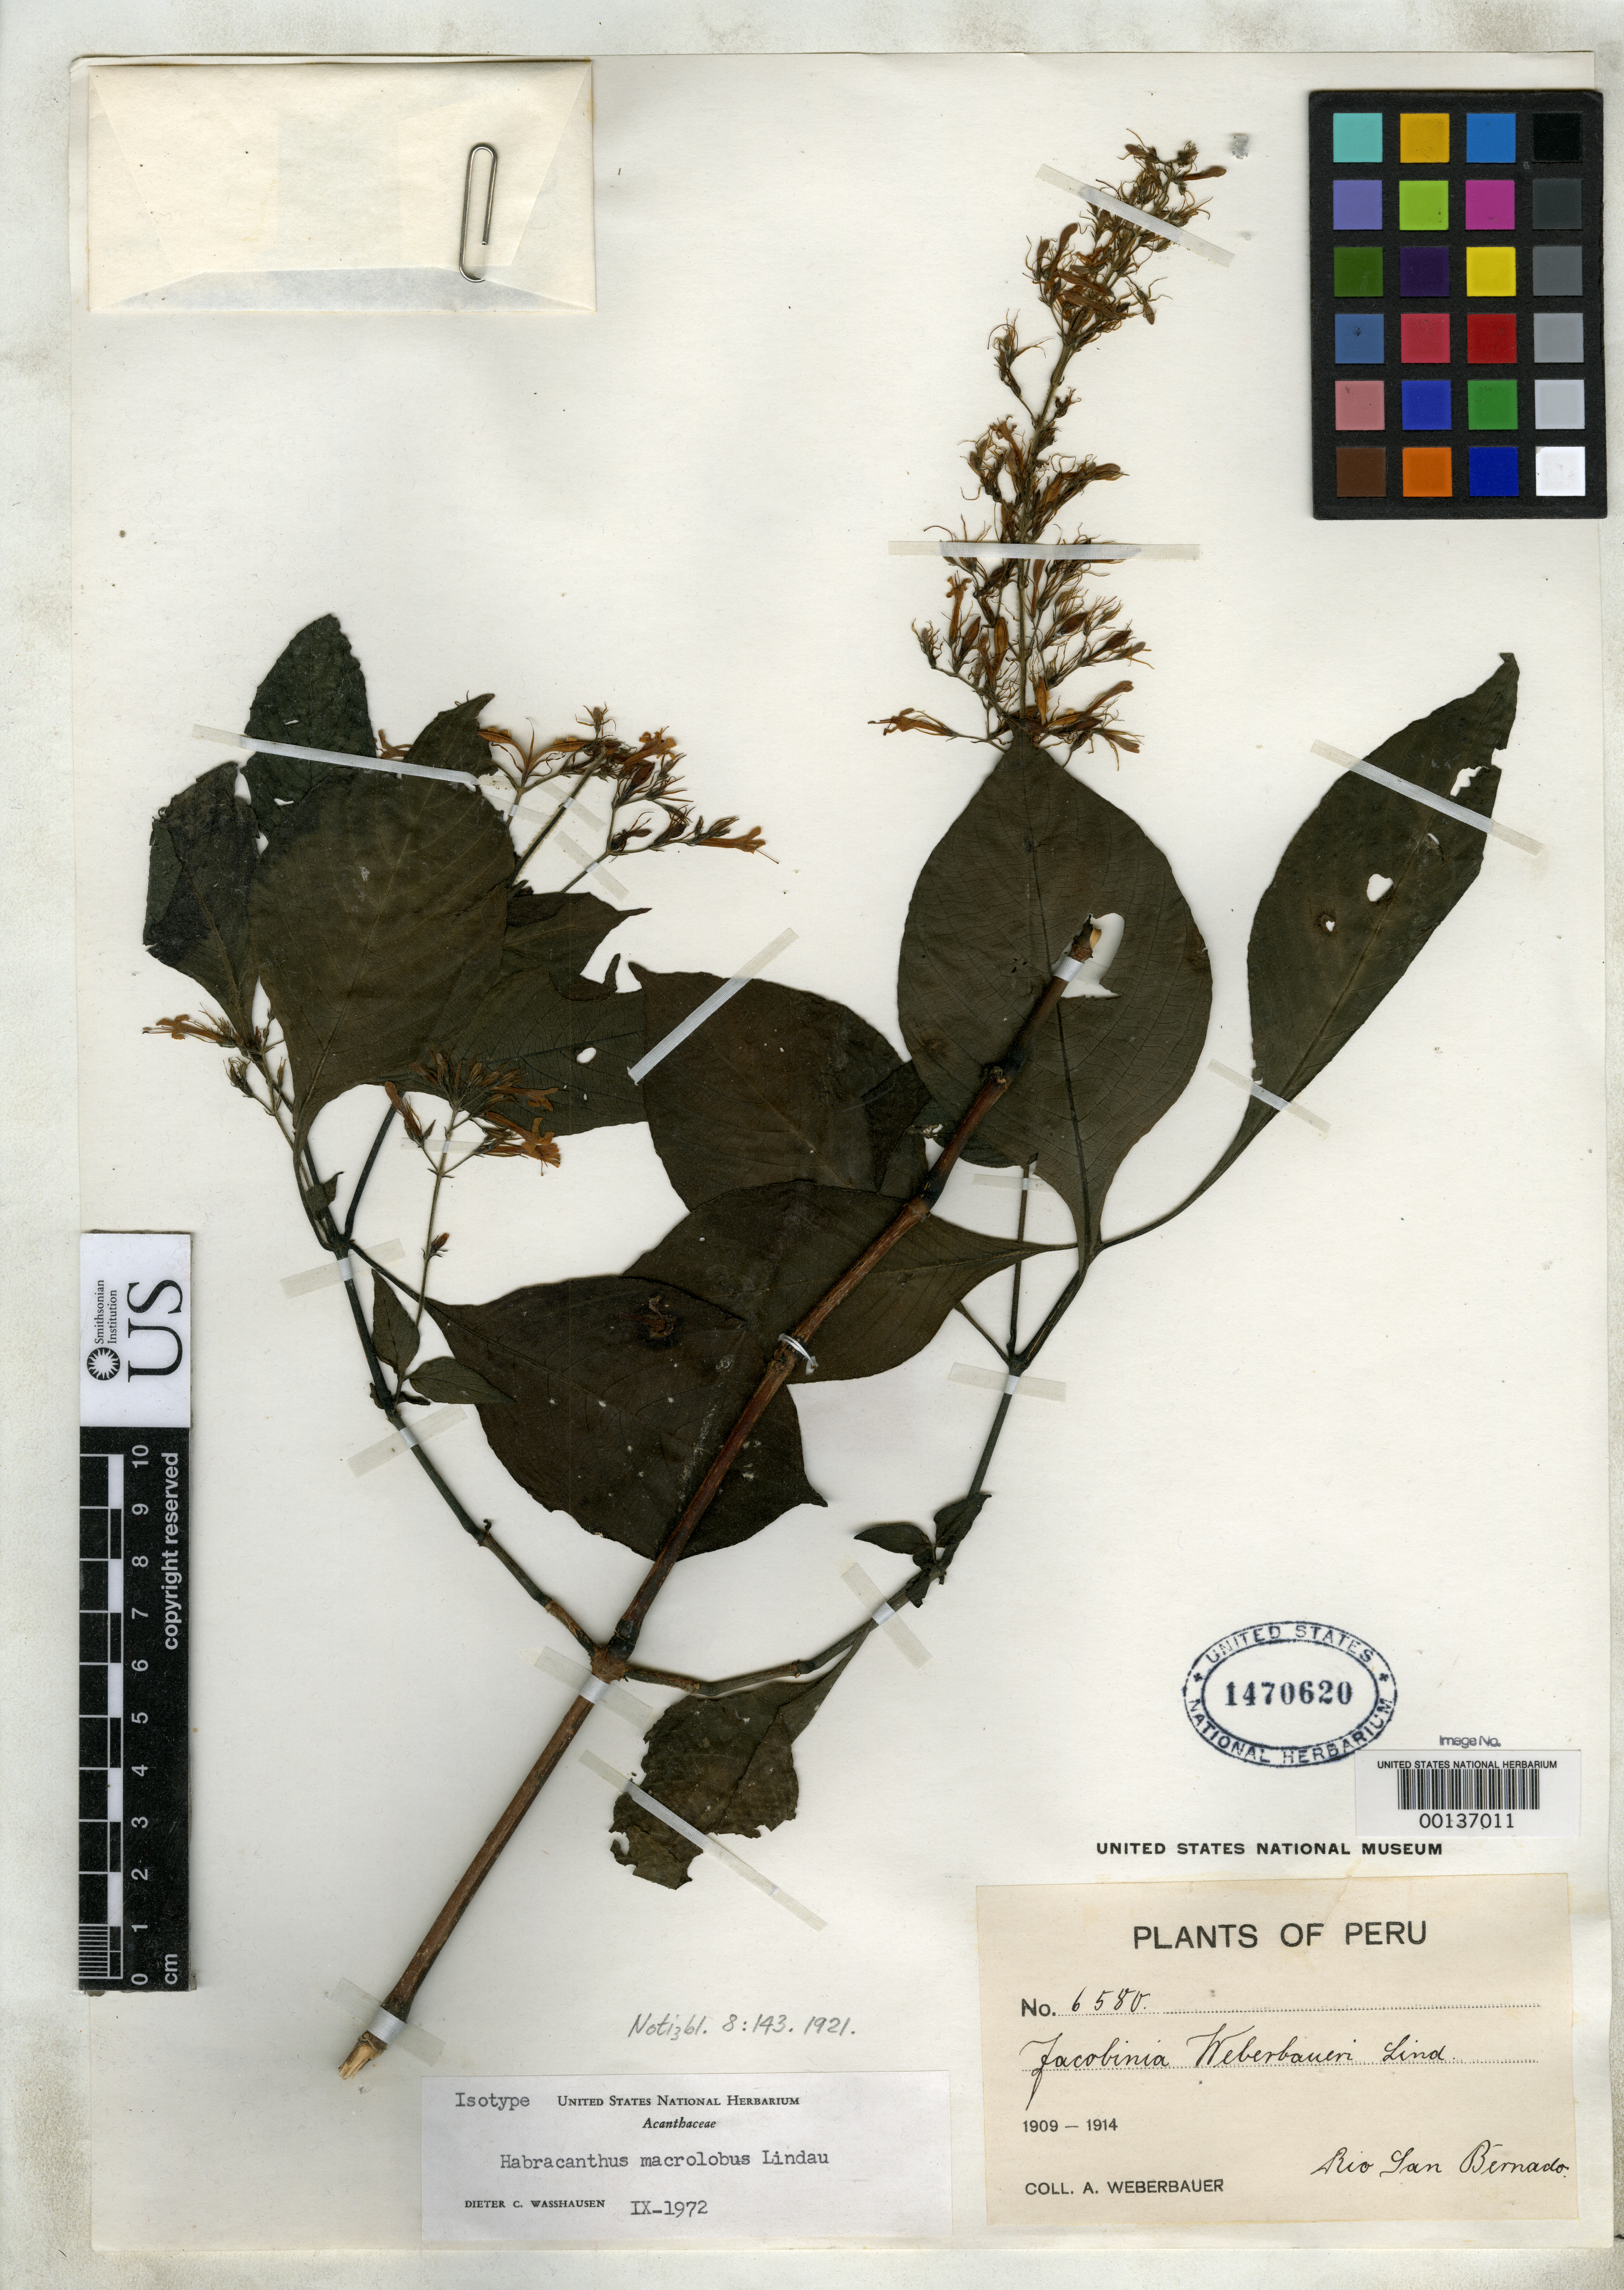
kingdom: Plantae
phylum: Tracheophyta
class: Magnoliopsida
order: Lamiales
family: Acanthaceae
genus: Habracanthus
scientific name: Habracanthus macrolobus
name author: Lindau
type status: Isotype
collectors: A. Weberbauer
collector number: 6580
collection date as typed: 06 Apr 1913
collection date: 1913-04-06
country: Peru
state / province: Huancavelica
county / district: Tayacaja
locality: Río San Bernardo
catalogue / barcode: US 1470620